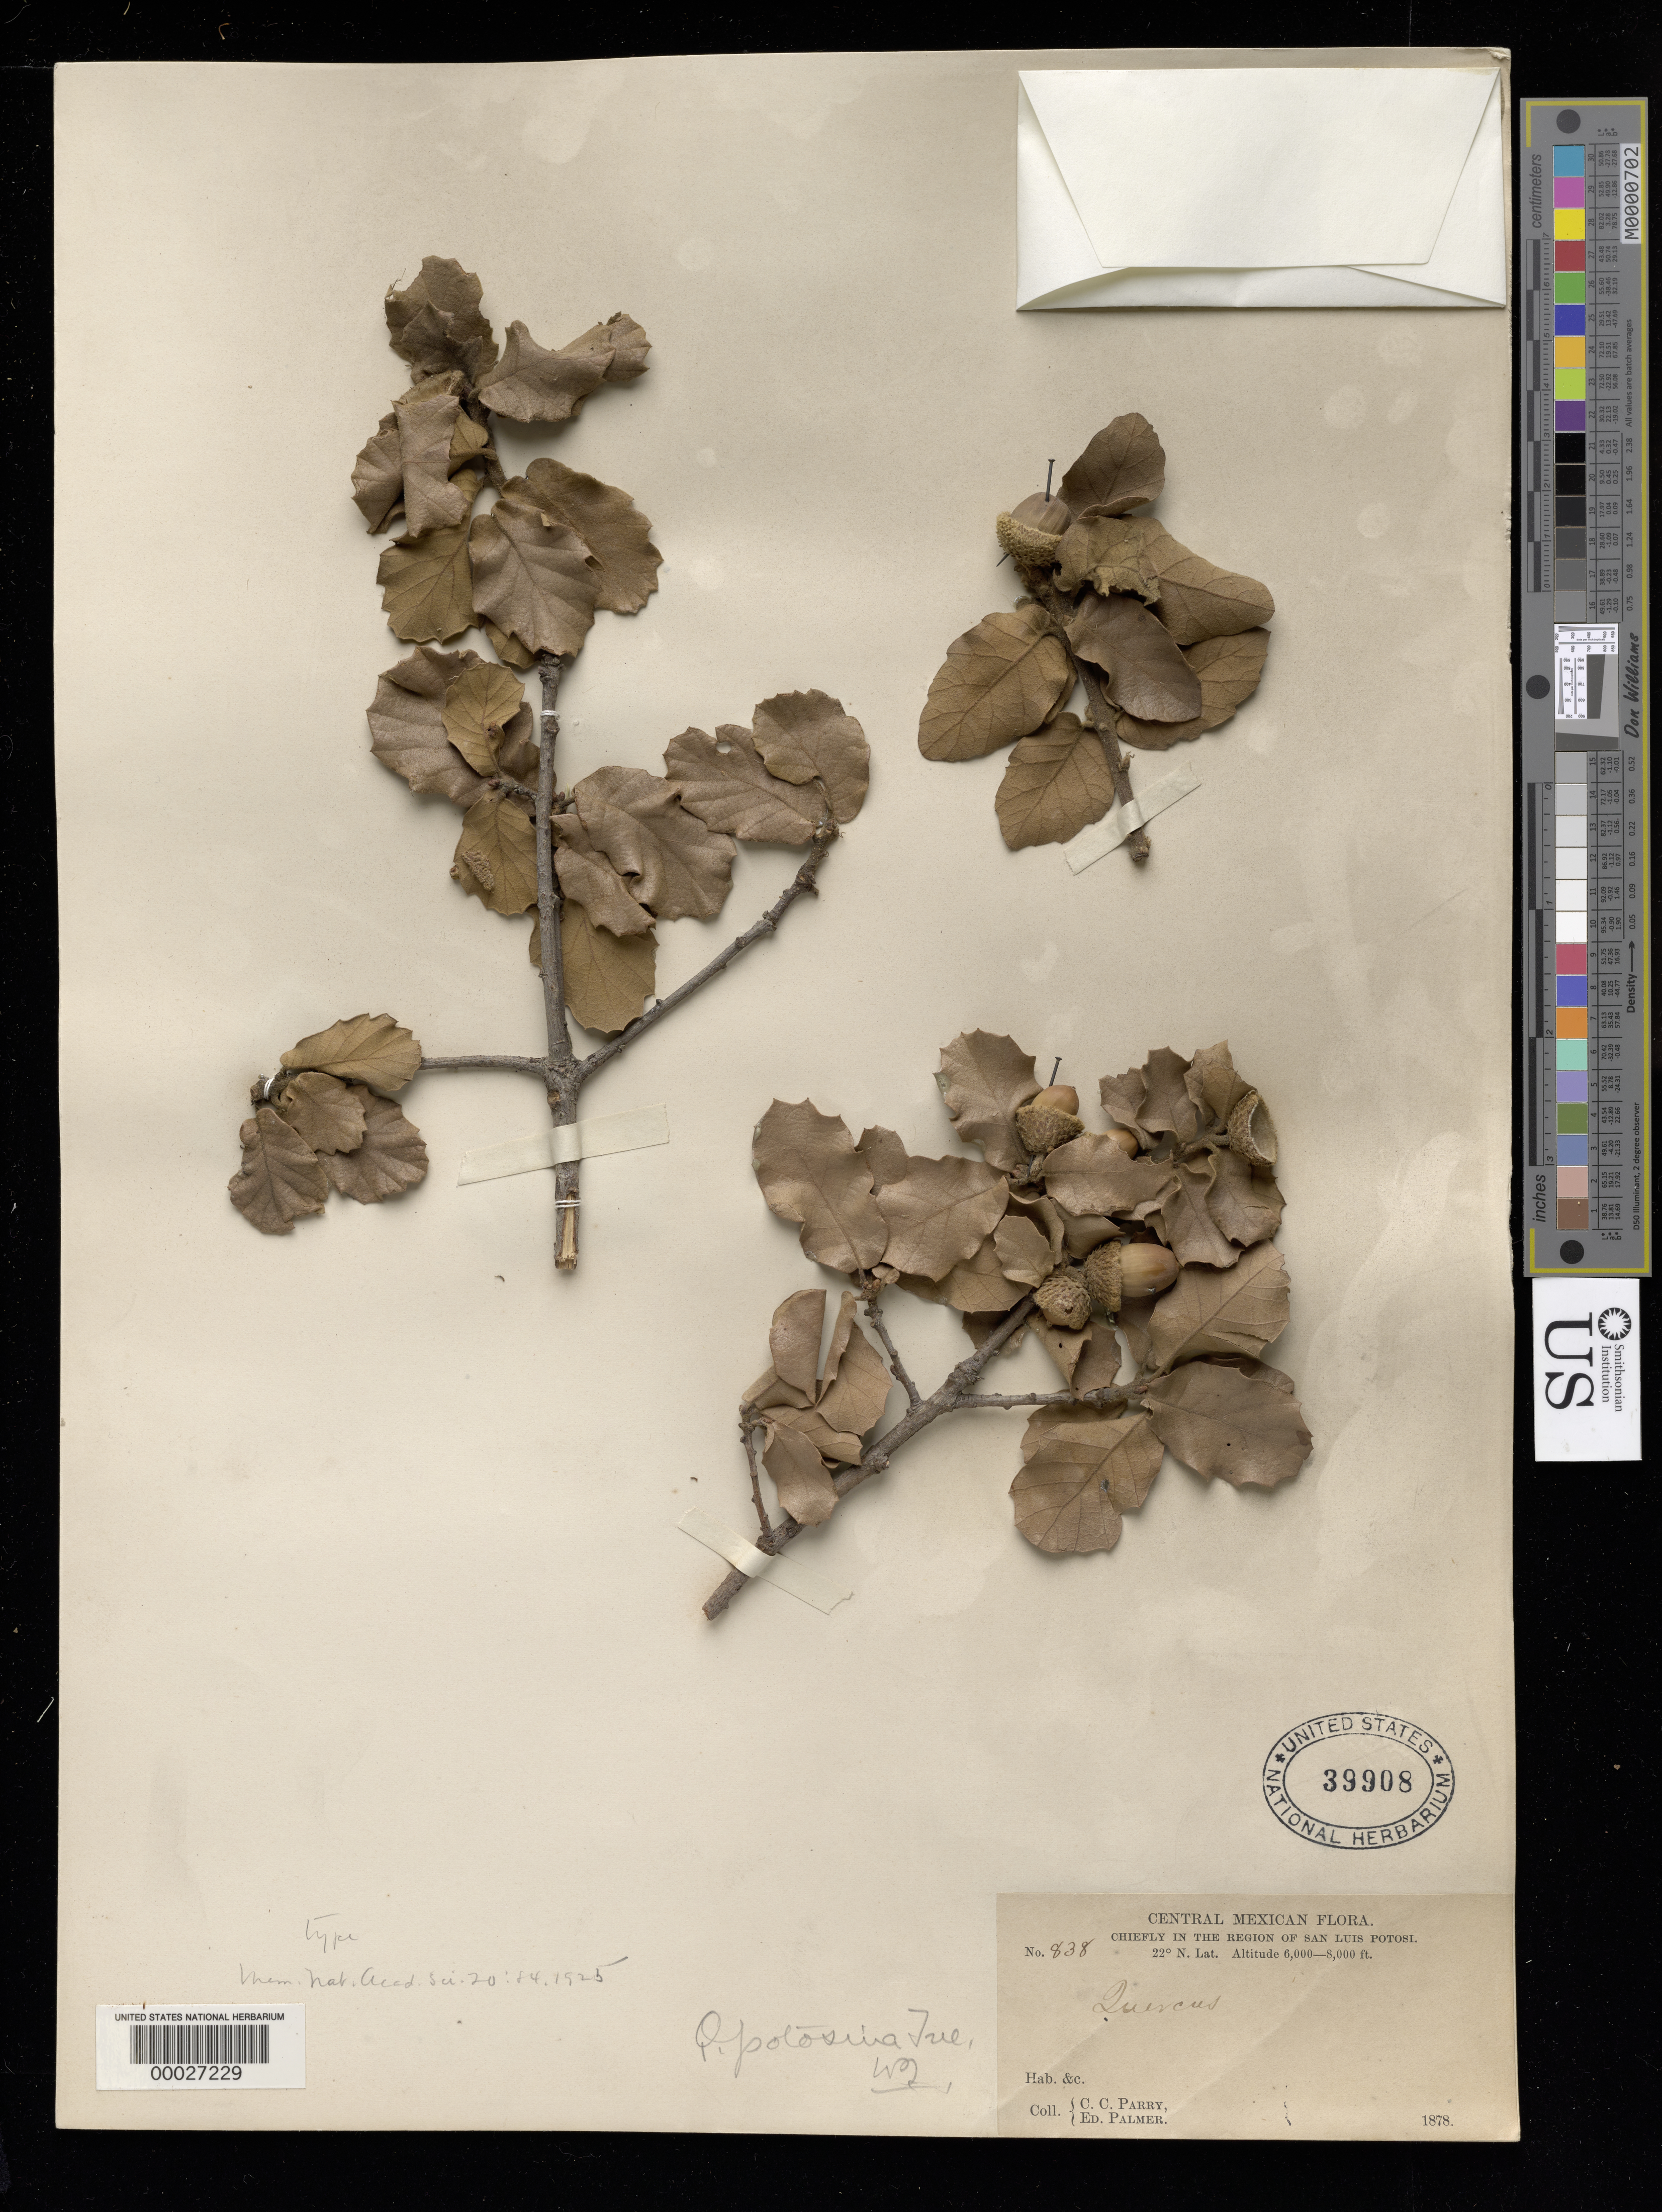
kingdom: Plantae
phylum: Tracheophyta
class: Magnoliopsida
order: Fagales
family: Fagaceae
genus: Quercus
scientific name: Quercus potosina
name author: Trel.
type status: Isotype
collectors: C. C. Parry & E. Palmer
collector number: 838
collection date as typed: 1878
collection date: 1878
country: Mexico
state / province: San Luis Potosi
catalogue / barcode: US 39908